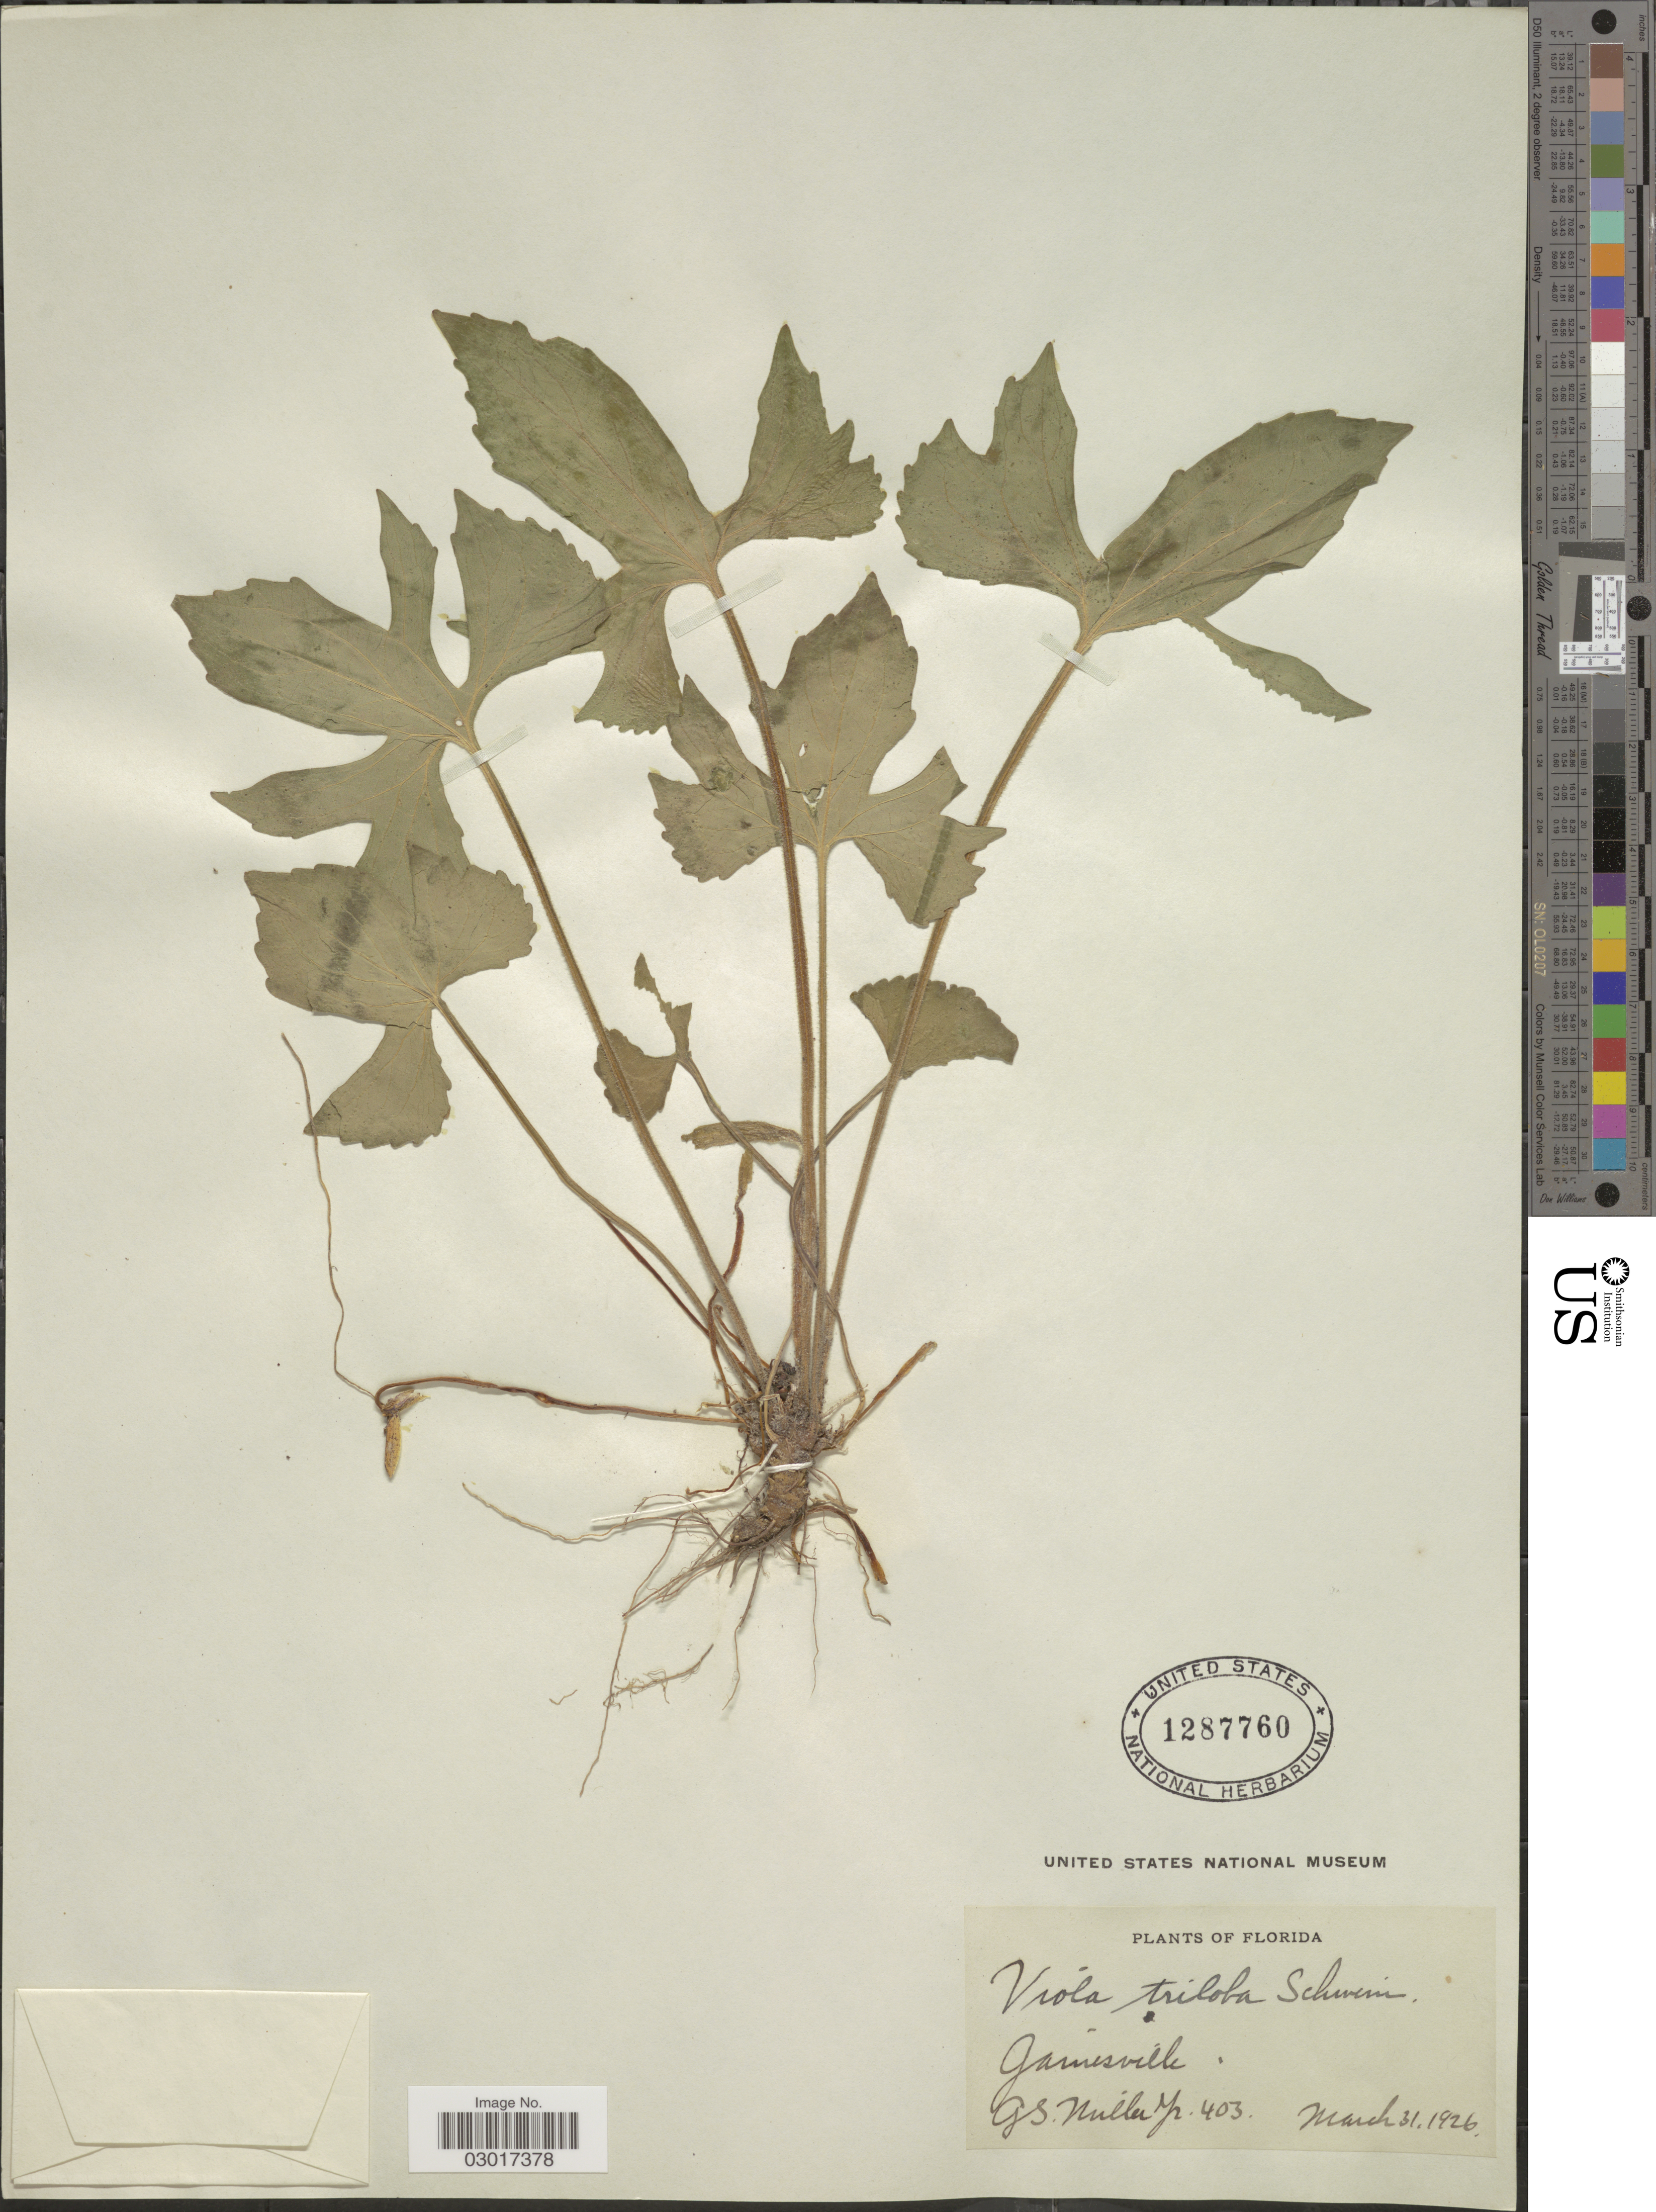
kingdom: Plantae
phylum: Tracheophyta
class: Magnoliopsida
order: Malpighiales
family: Violaceae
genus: Viola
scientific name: Viola triloba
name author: Schwein.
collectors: G. S. Miller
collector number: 403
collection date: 1926-03-31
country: United States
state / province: Florida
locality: Gainesville.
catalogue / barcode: US 1287760